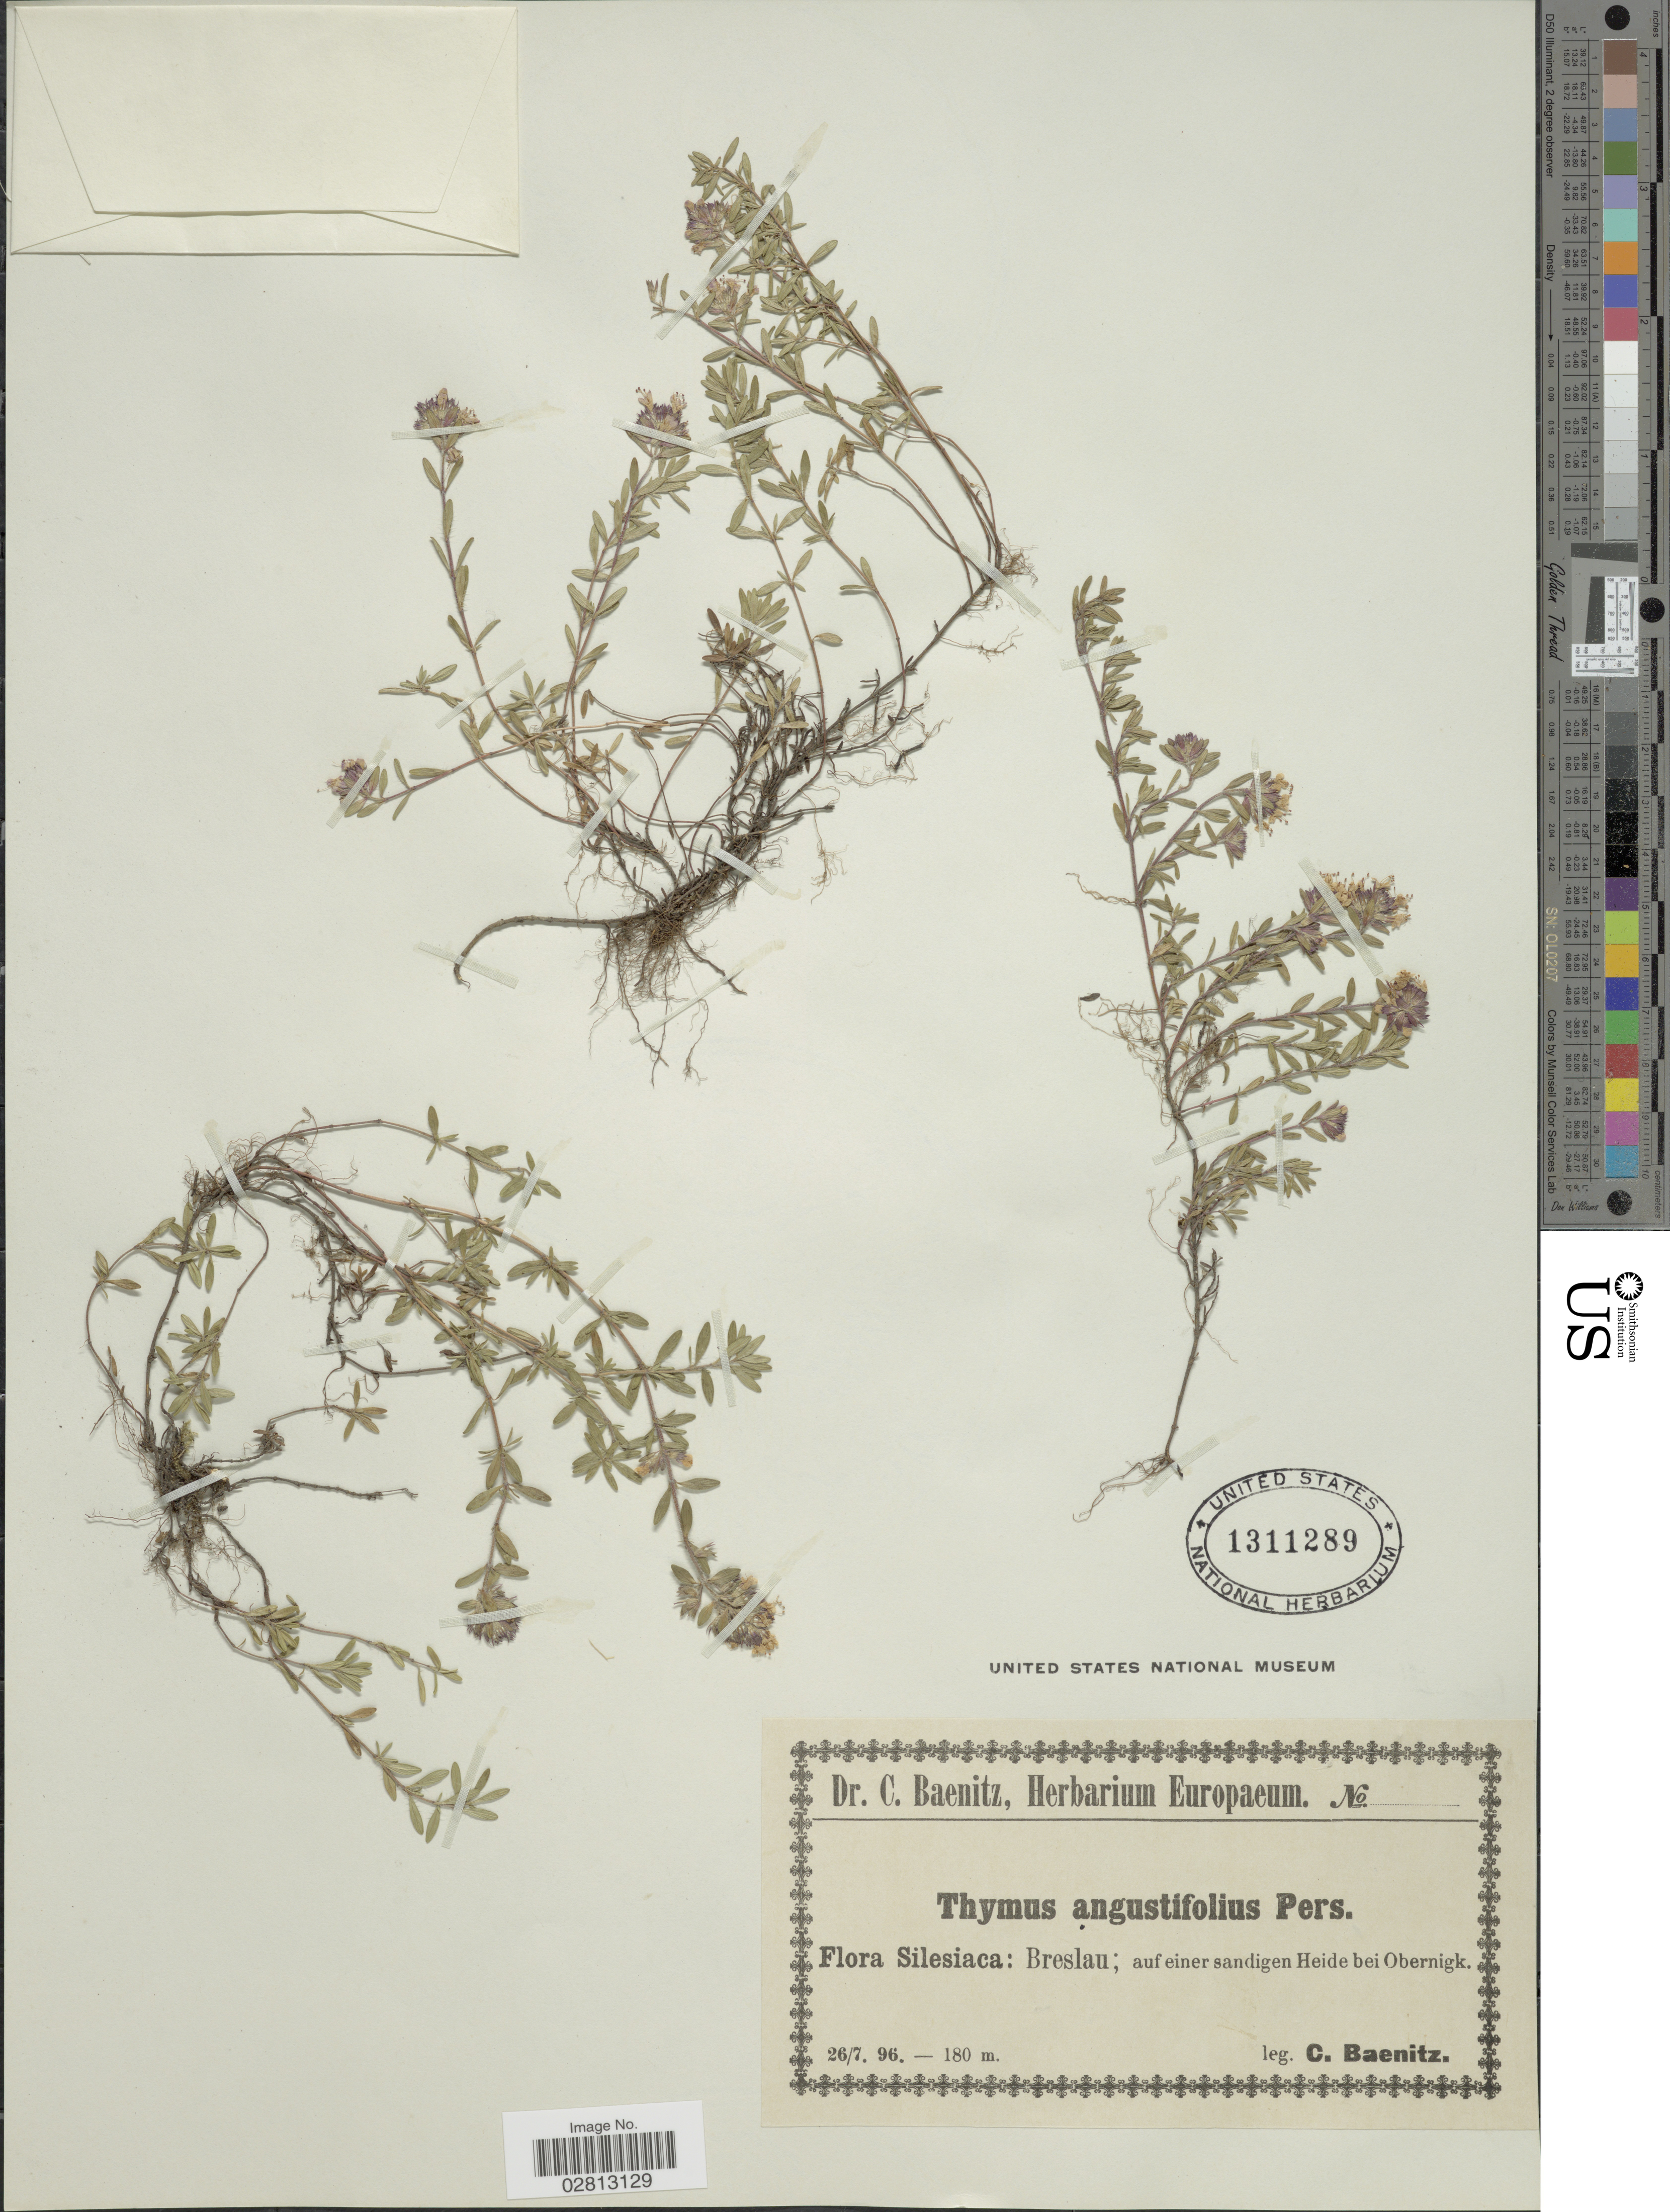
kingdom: Plantae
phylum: Tracheophyta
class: Magnoliopsida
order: Lamiales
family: Lamiaceae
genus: Thymus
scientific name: Thymus angustifolius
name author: Pers.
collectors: C. G. Baenitz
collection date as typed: Transcribed d/m/y: 26/7/96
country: Poland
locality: Silesiaca, Breslau, auf einer sandigen Heide bei Obernigk.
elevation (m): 180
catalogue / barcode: US 1311289